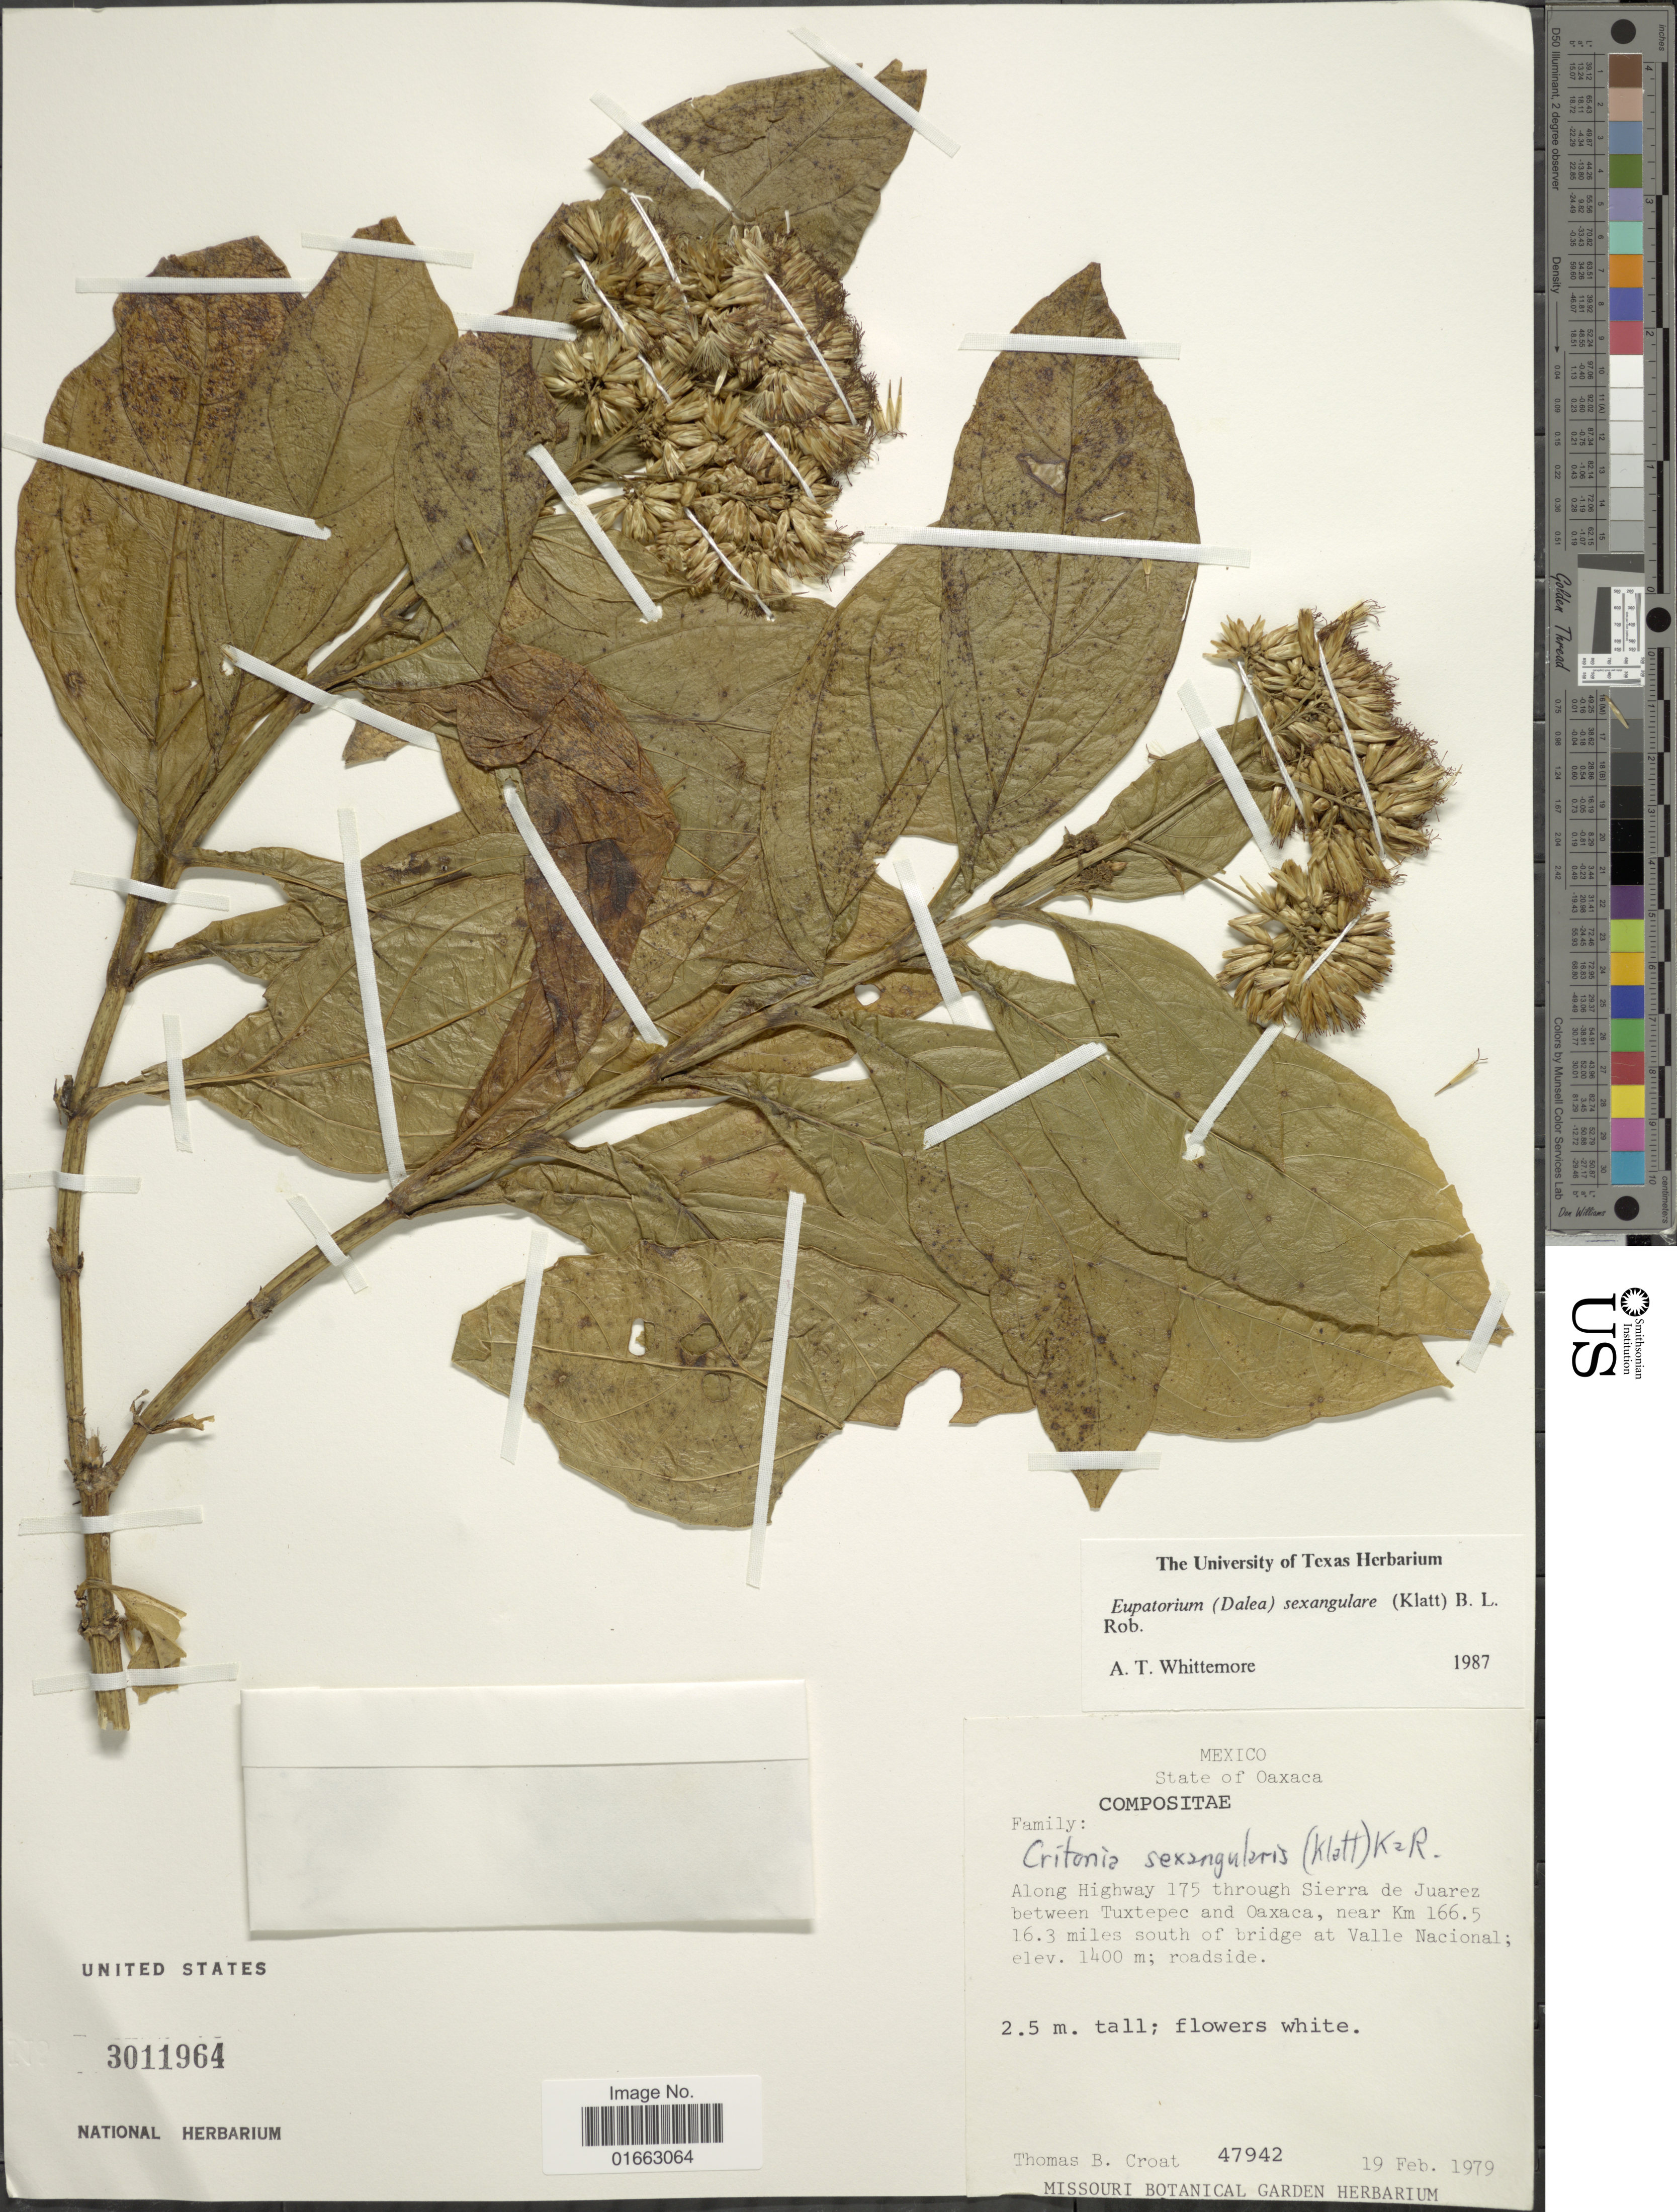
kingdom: Plantae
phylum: Tracheophyta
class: Magnoliopsida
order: Asterales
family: Asteraceae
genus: Critonia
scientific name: Critonia sexangularis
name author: (Klatt) R.M. King & H. Rob.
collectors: T. B. Croat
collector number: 47942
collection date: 1979-02-19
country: Mexico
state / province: Oaxaca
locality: Along Highway 175 throuh Sierra de Juarez between Tuxtepec and Oaxaca, near Km 166.5, 16.3 miles south of bridge at Valle Nacional, roadside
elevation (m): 1400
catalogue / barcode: US 3011964